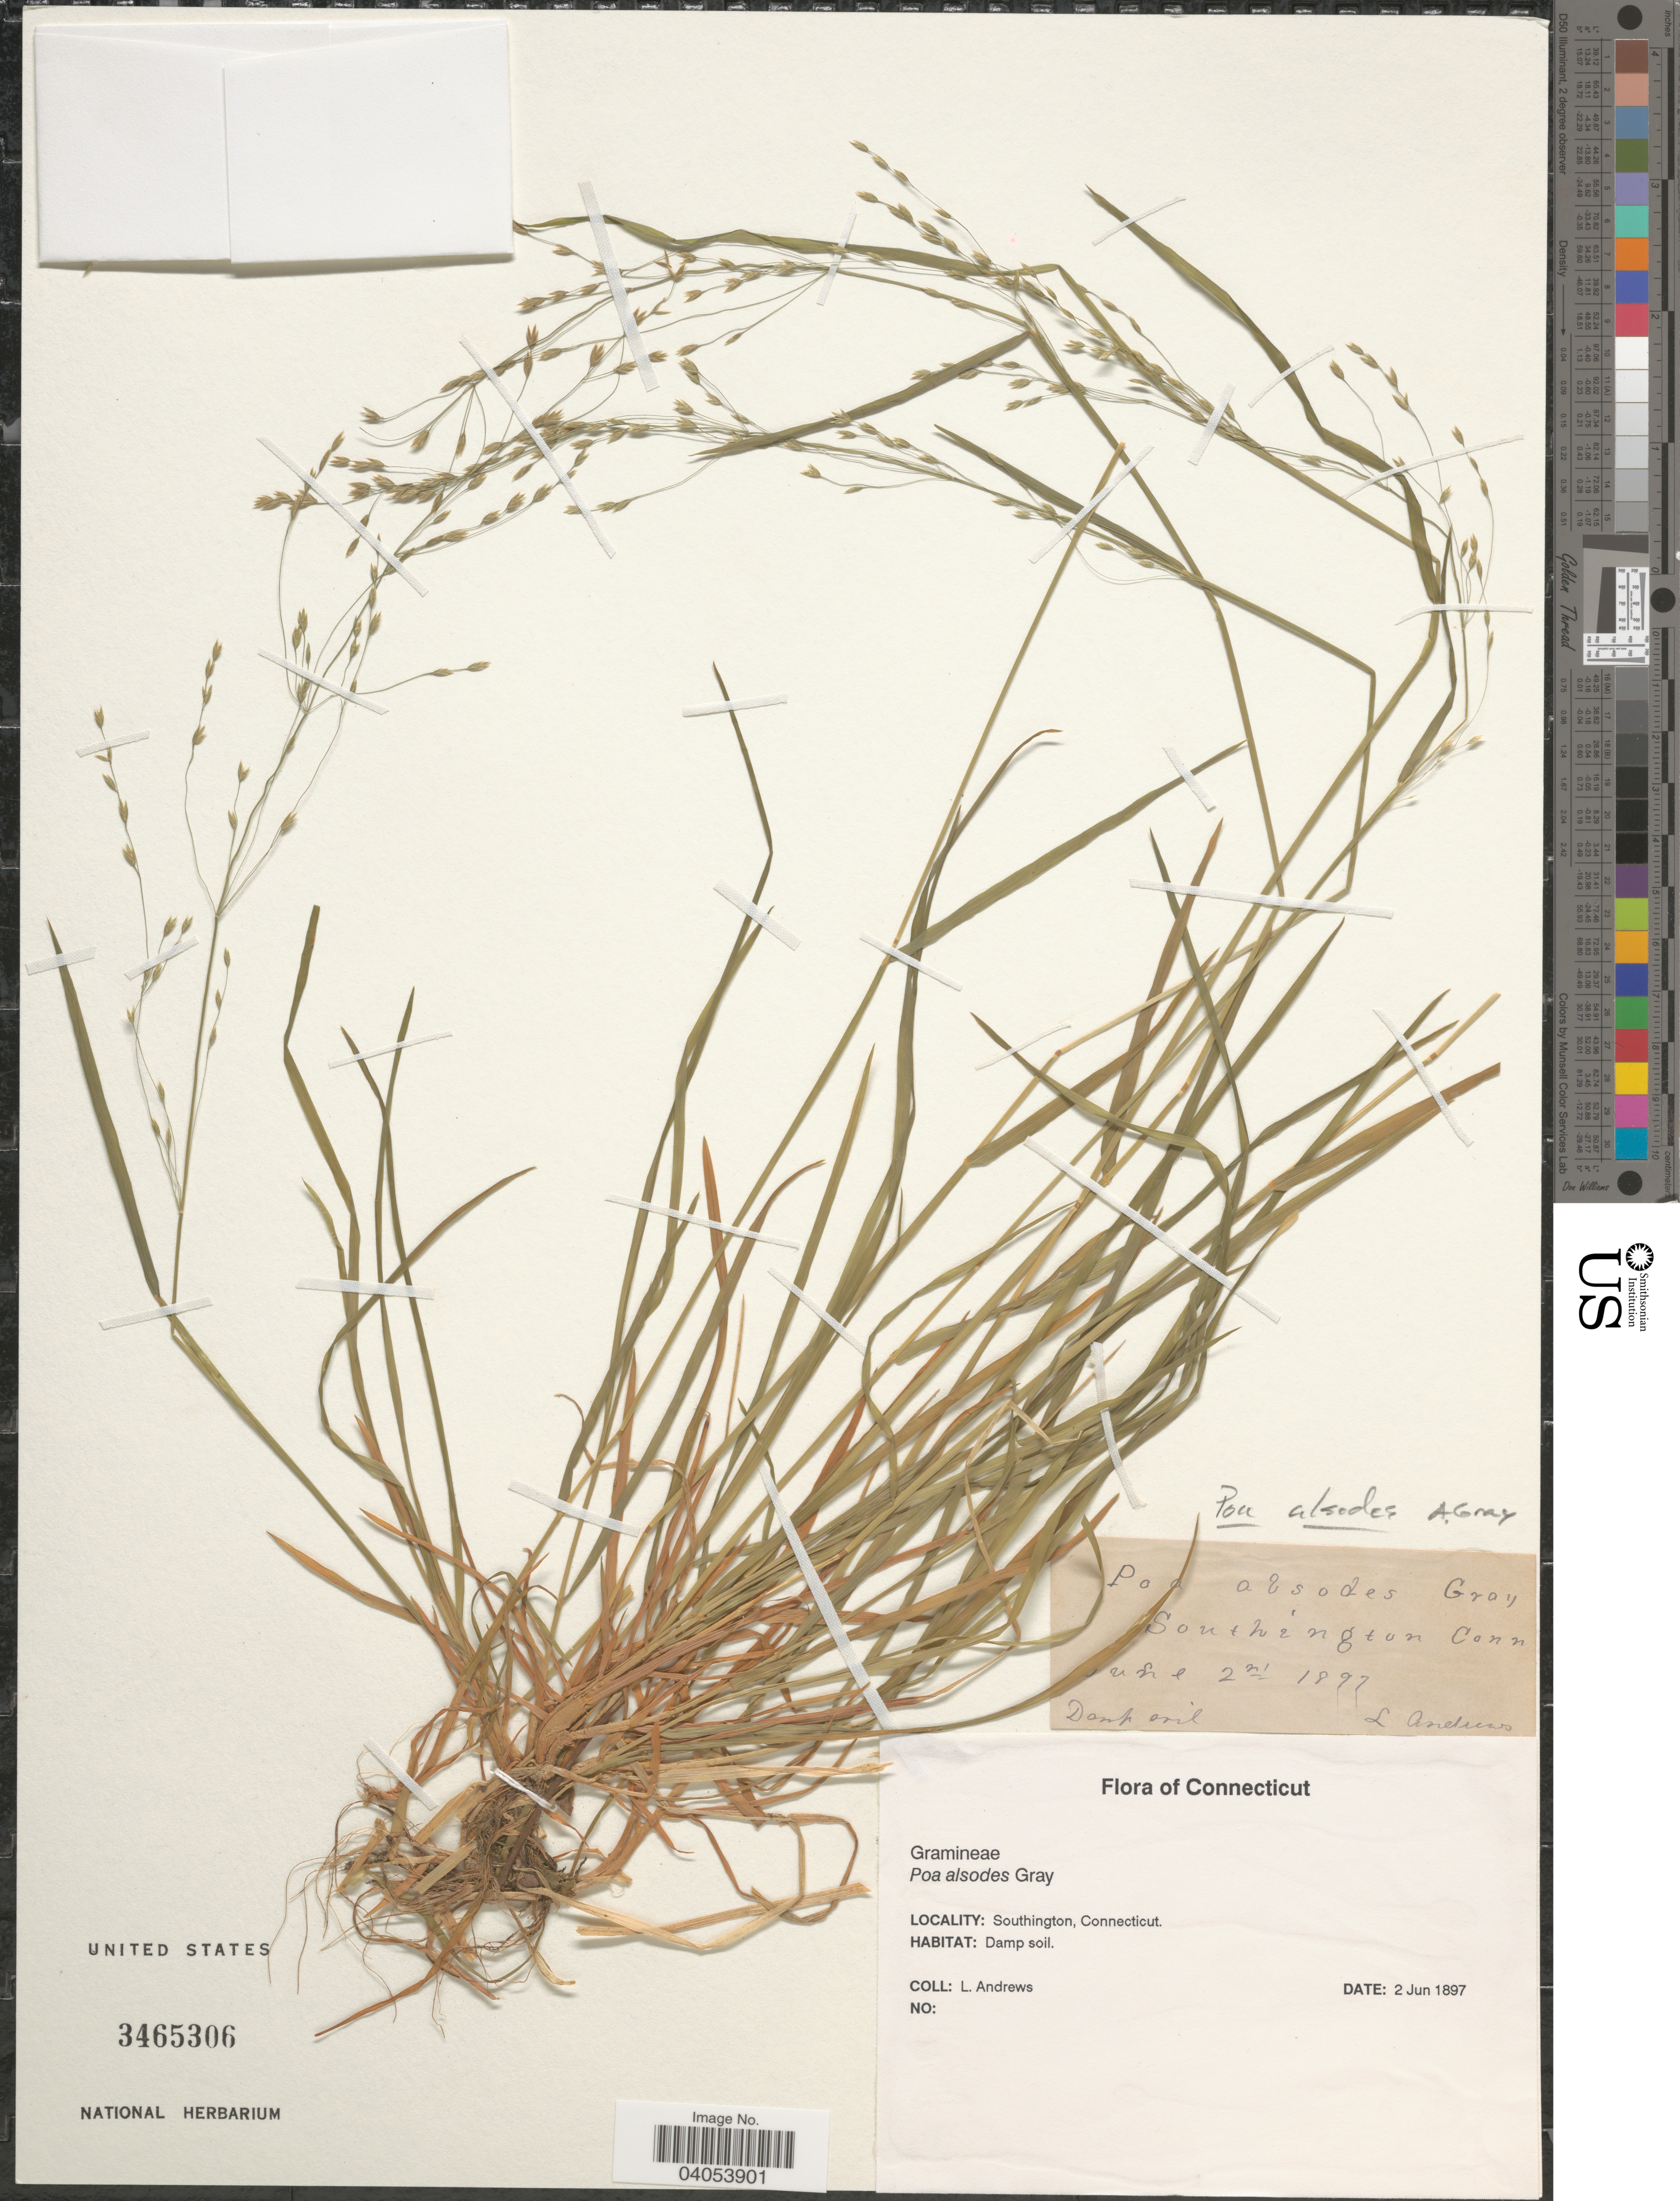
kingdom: Plantae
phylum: Tracheophyta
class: Liliopsida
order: Poales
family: Poaceae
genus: Poa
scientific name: Poa alsodes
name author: A. Gray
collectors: L. Andrews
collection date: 1897-06-02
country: United States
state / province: Connecticut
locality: Southington.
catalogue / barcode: US 3465306